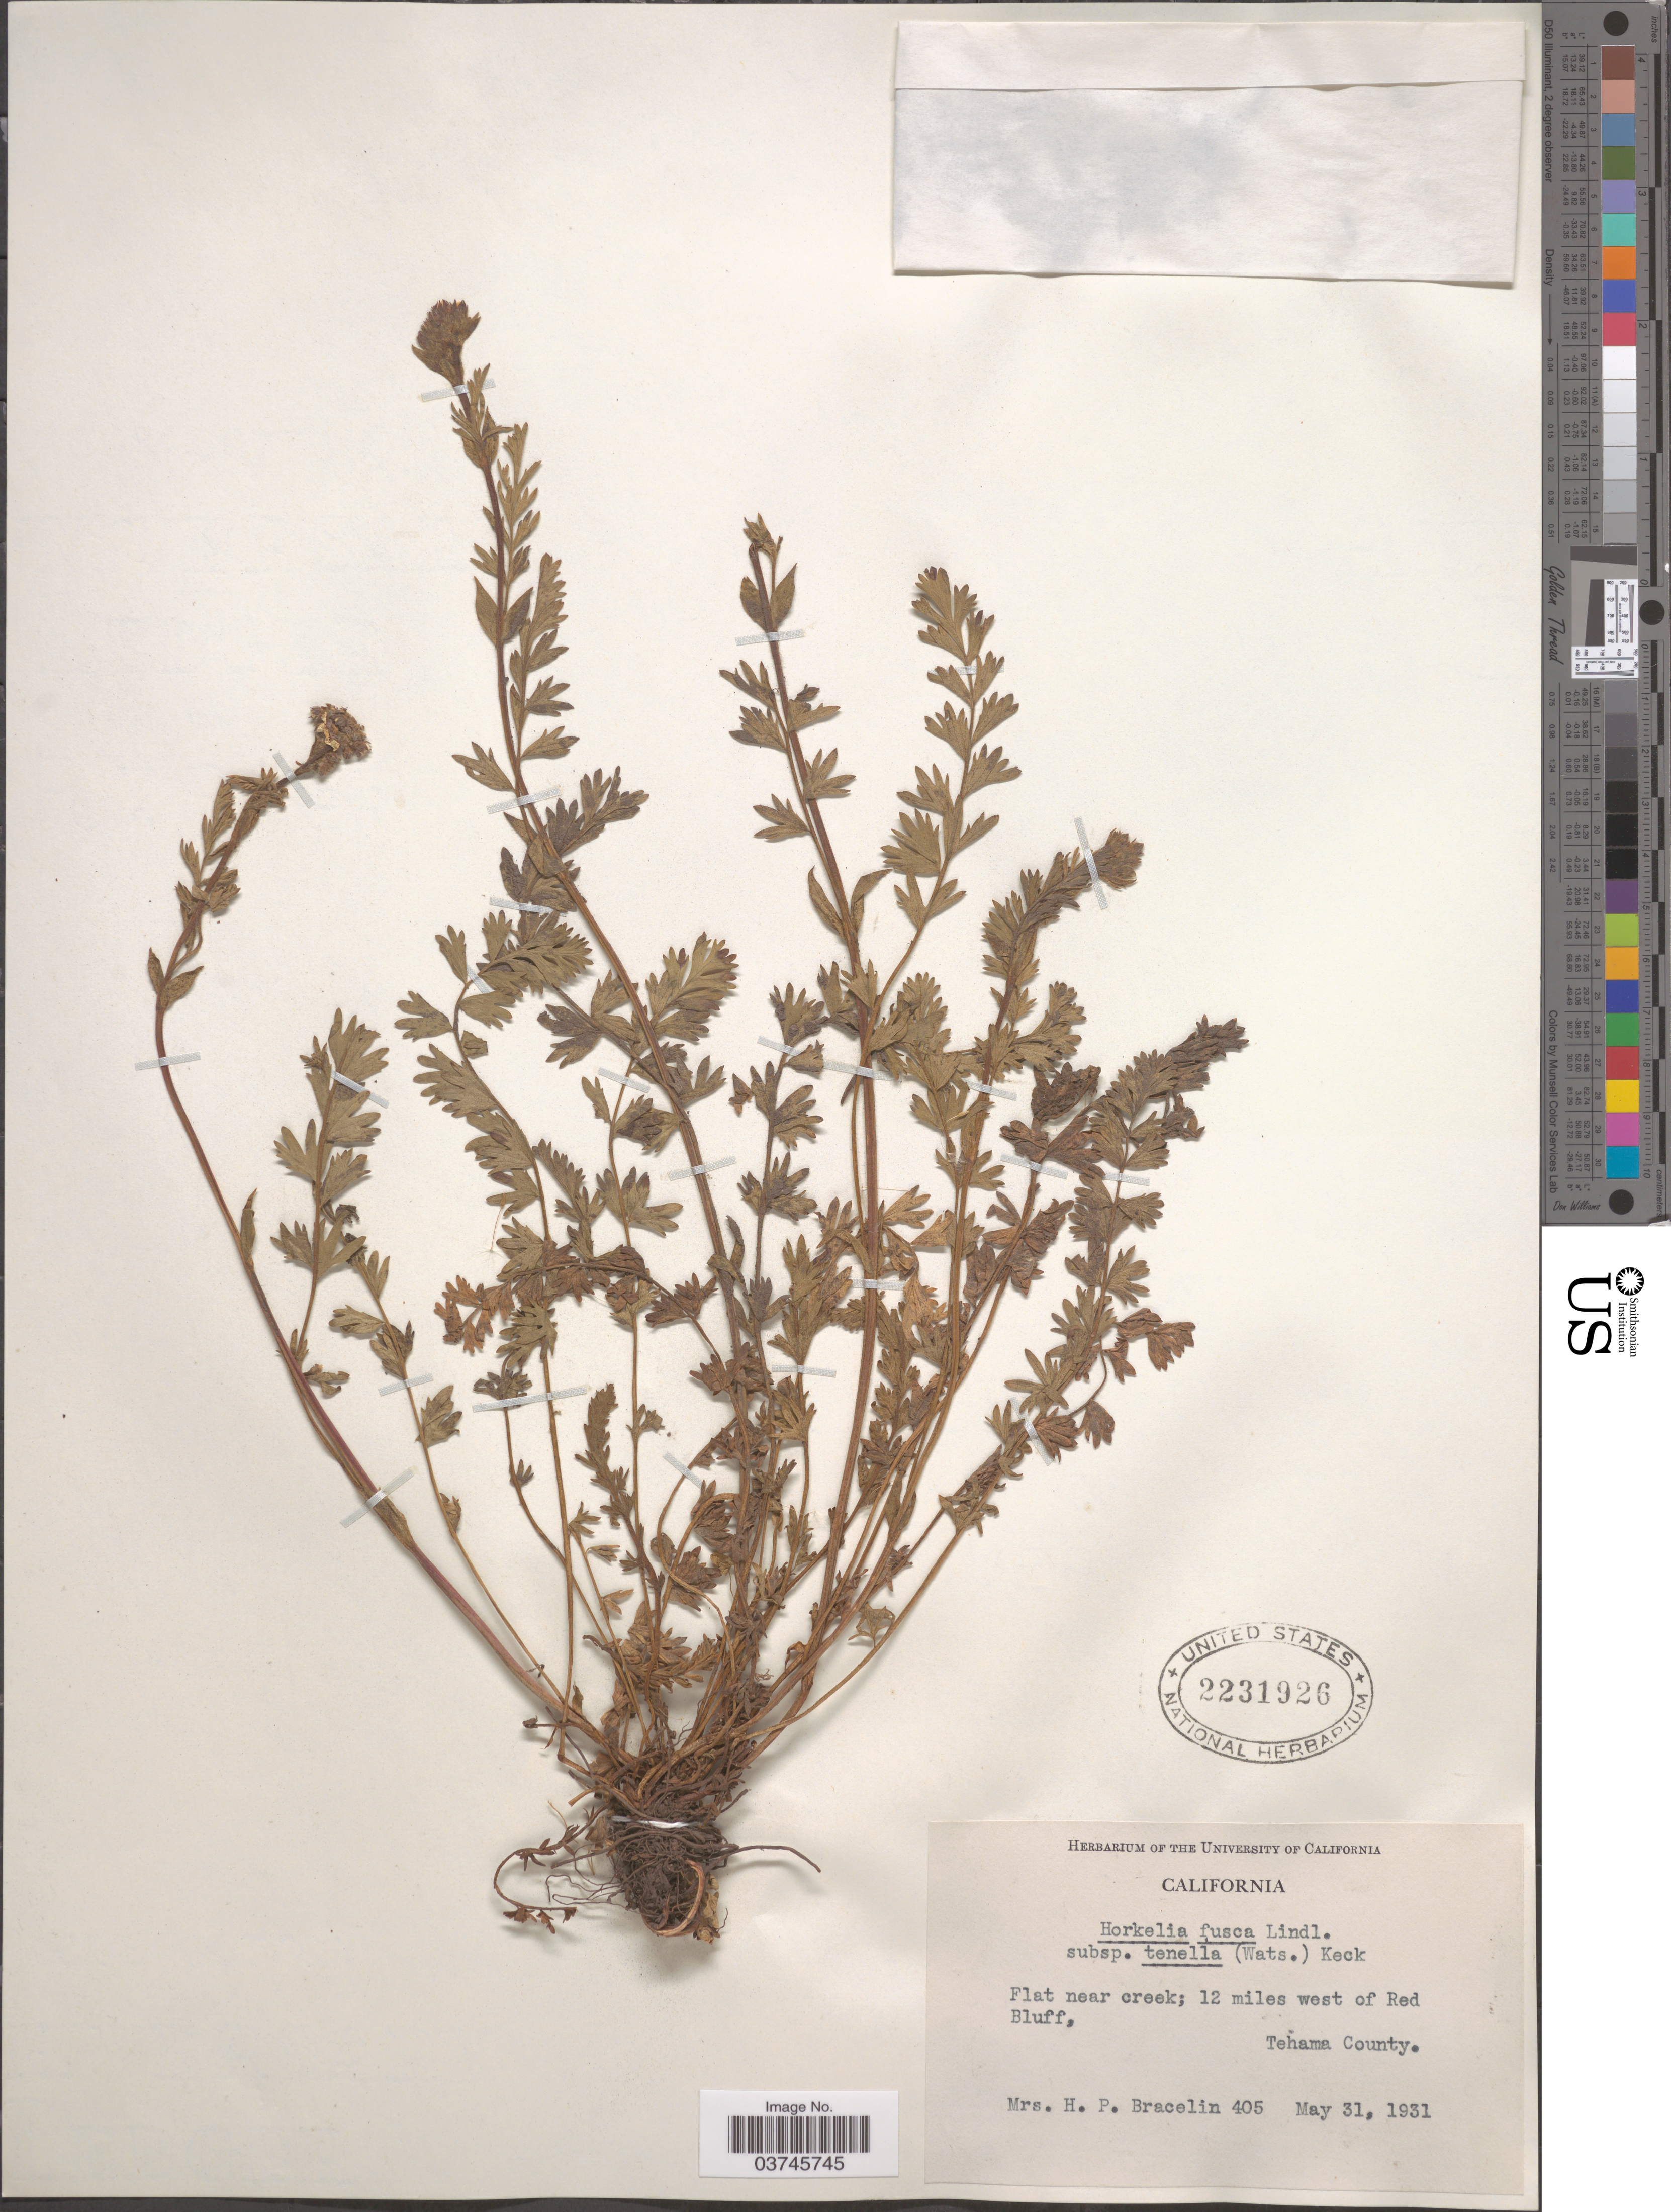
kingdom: Plantae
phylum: Tracheophyta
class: Magnoliopsida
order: Rosales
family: Rosaceae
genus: Potentilla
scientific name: Potentilla lindleyi var. puberula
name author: (Rydb.) Jeps.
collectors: H. Bracelin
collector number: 405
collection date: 1931-05-31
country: United States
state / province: California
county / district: Tehama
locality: Flat near creek; 12 miles west of Red Bluff, Tehama County.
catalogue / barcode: US 2231926